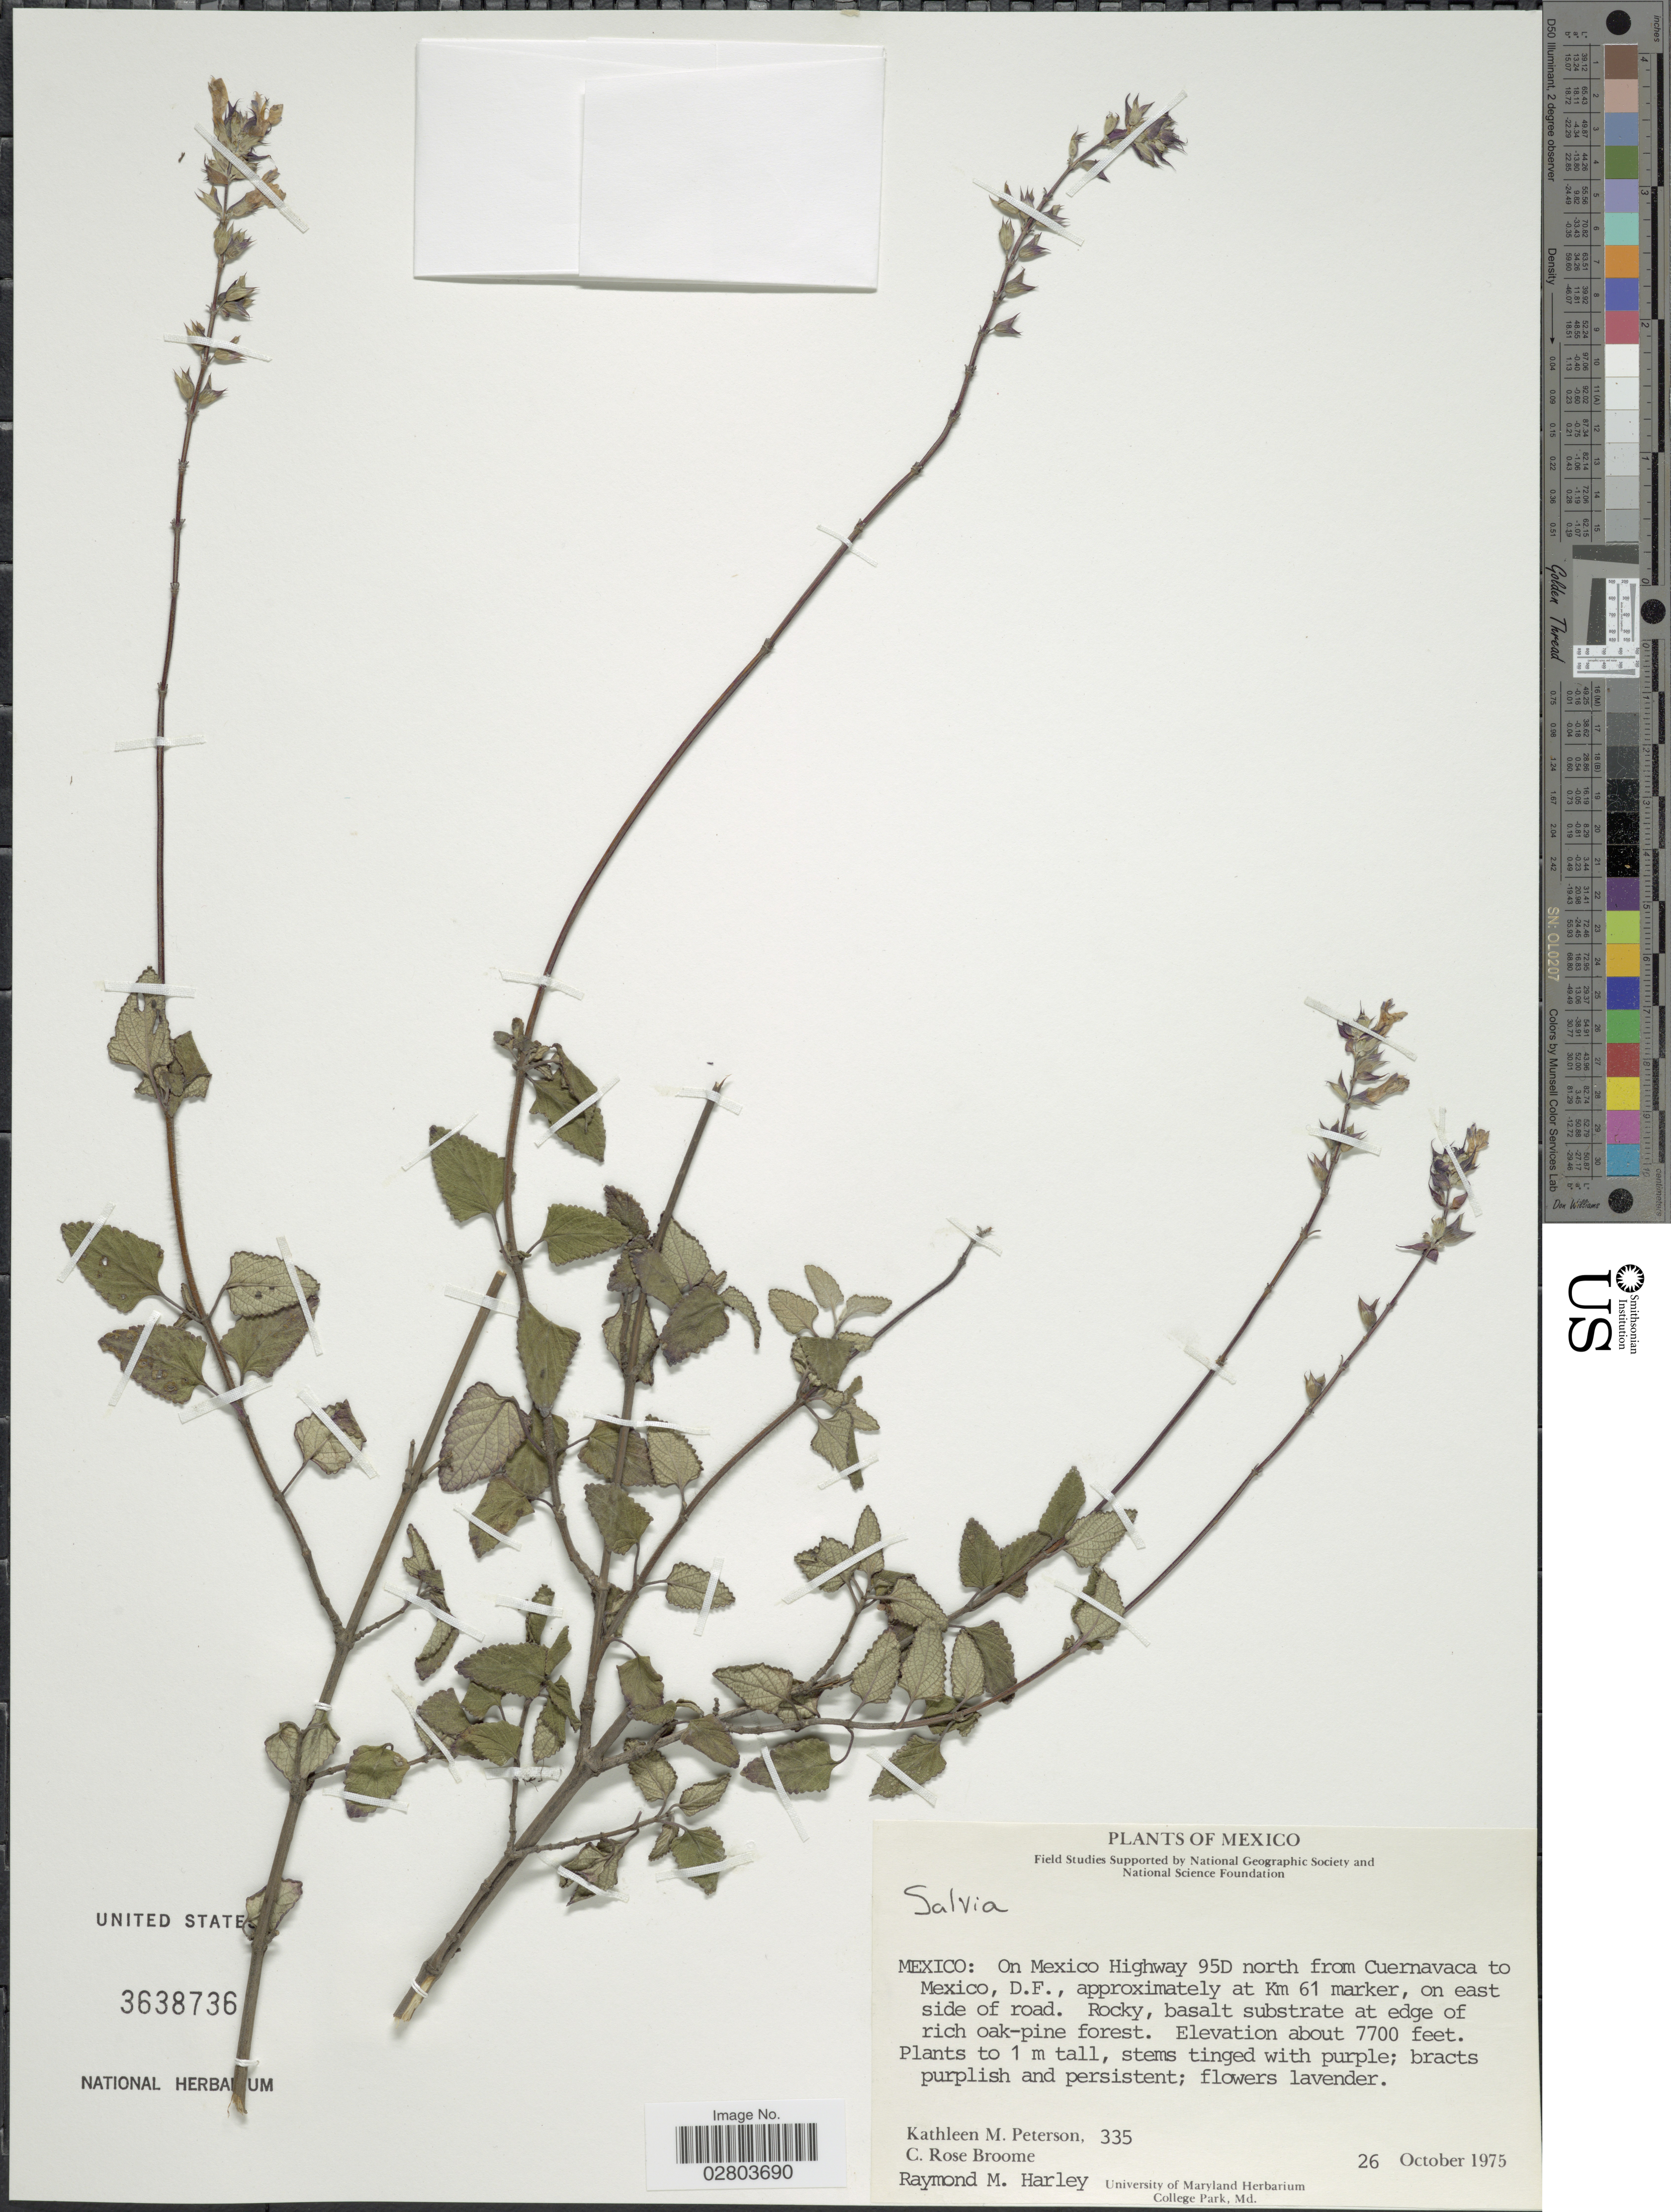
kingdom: Plantae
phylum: Tracheophyta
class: Magnoliopsida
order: Lamiales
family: Lamiaceae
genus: Salvia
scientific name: Salvia sp.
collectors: K. Peterson, C. R. Broome & R. M. Harley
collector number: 335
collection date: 1975-10-26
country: Mexico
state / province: México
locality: Mexico: On Mexico Highway 95D north from Cuernavaca to Mexico, D.F., approximately at Km 61 marker, on east side of road.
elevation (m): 2347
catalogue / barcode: US 3638736